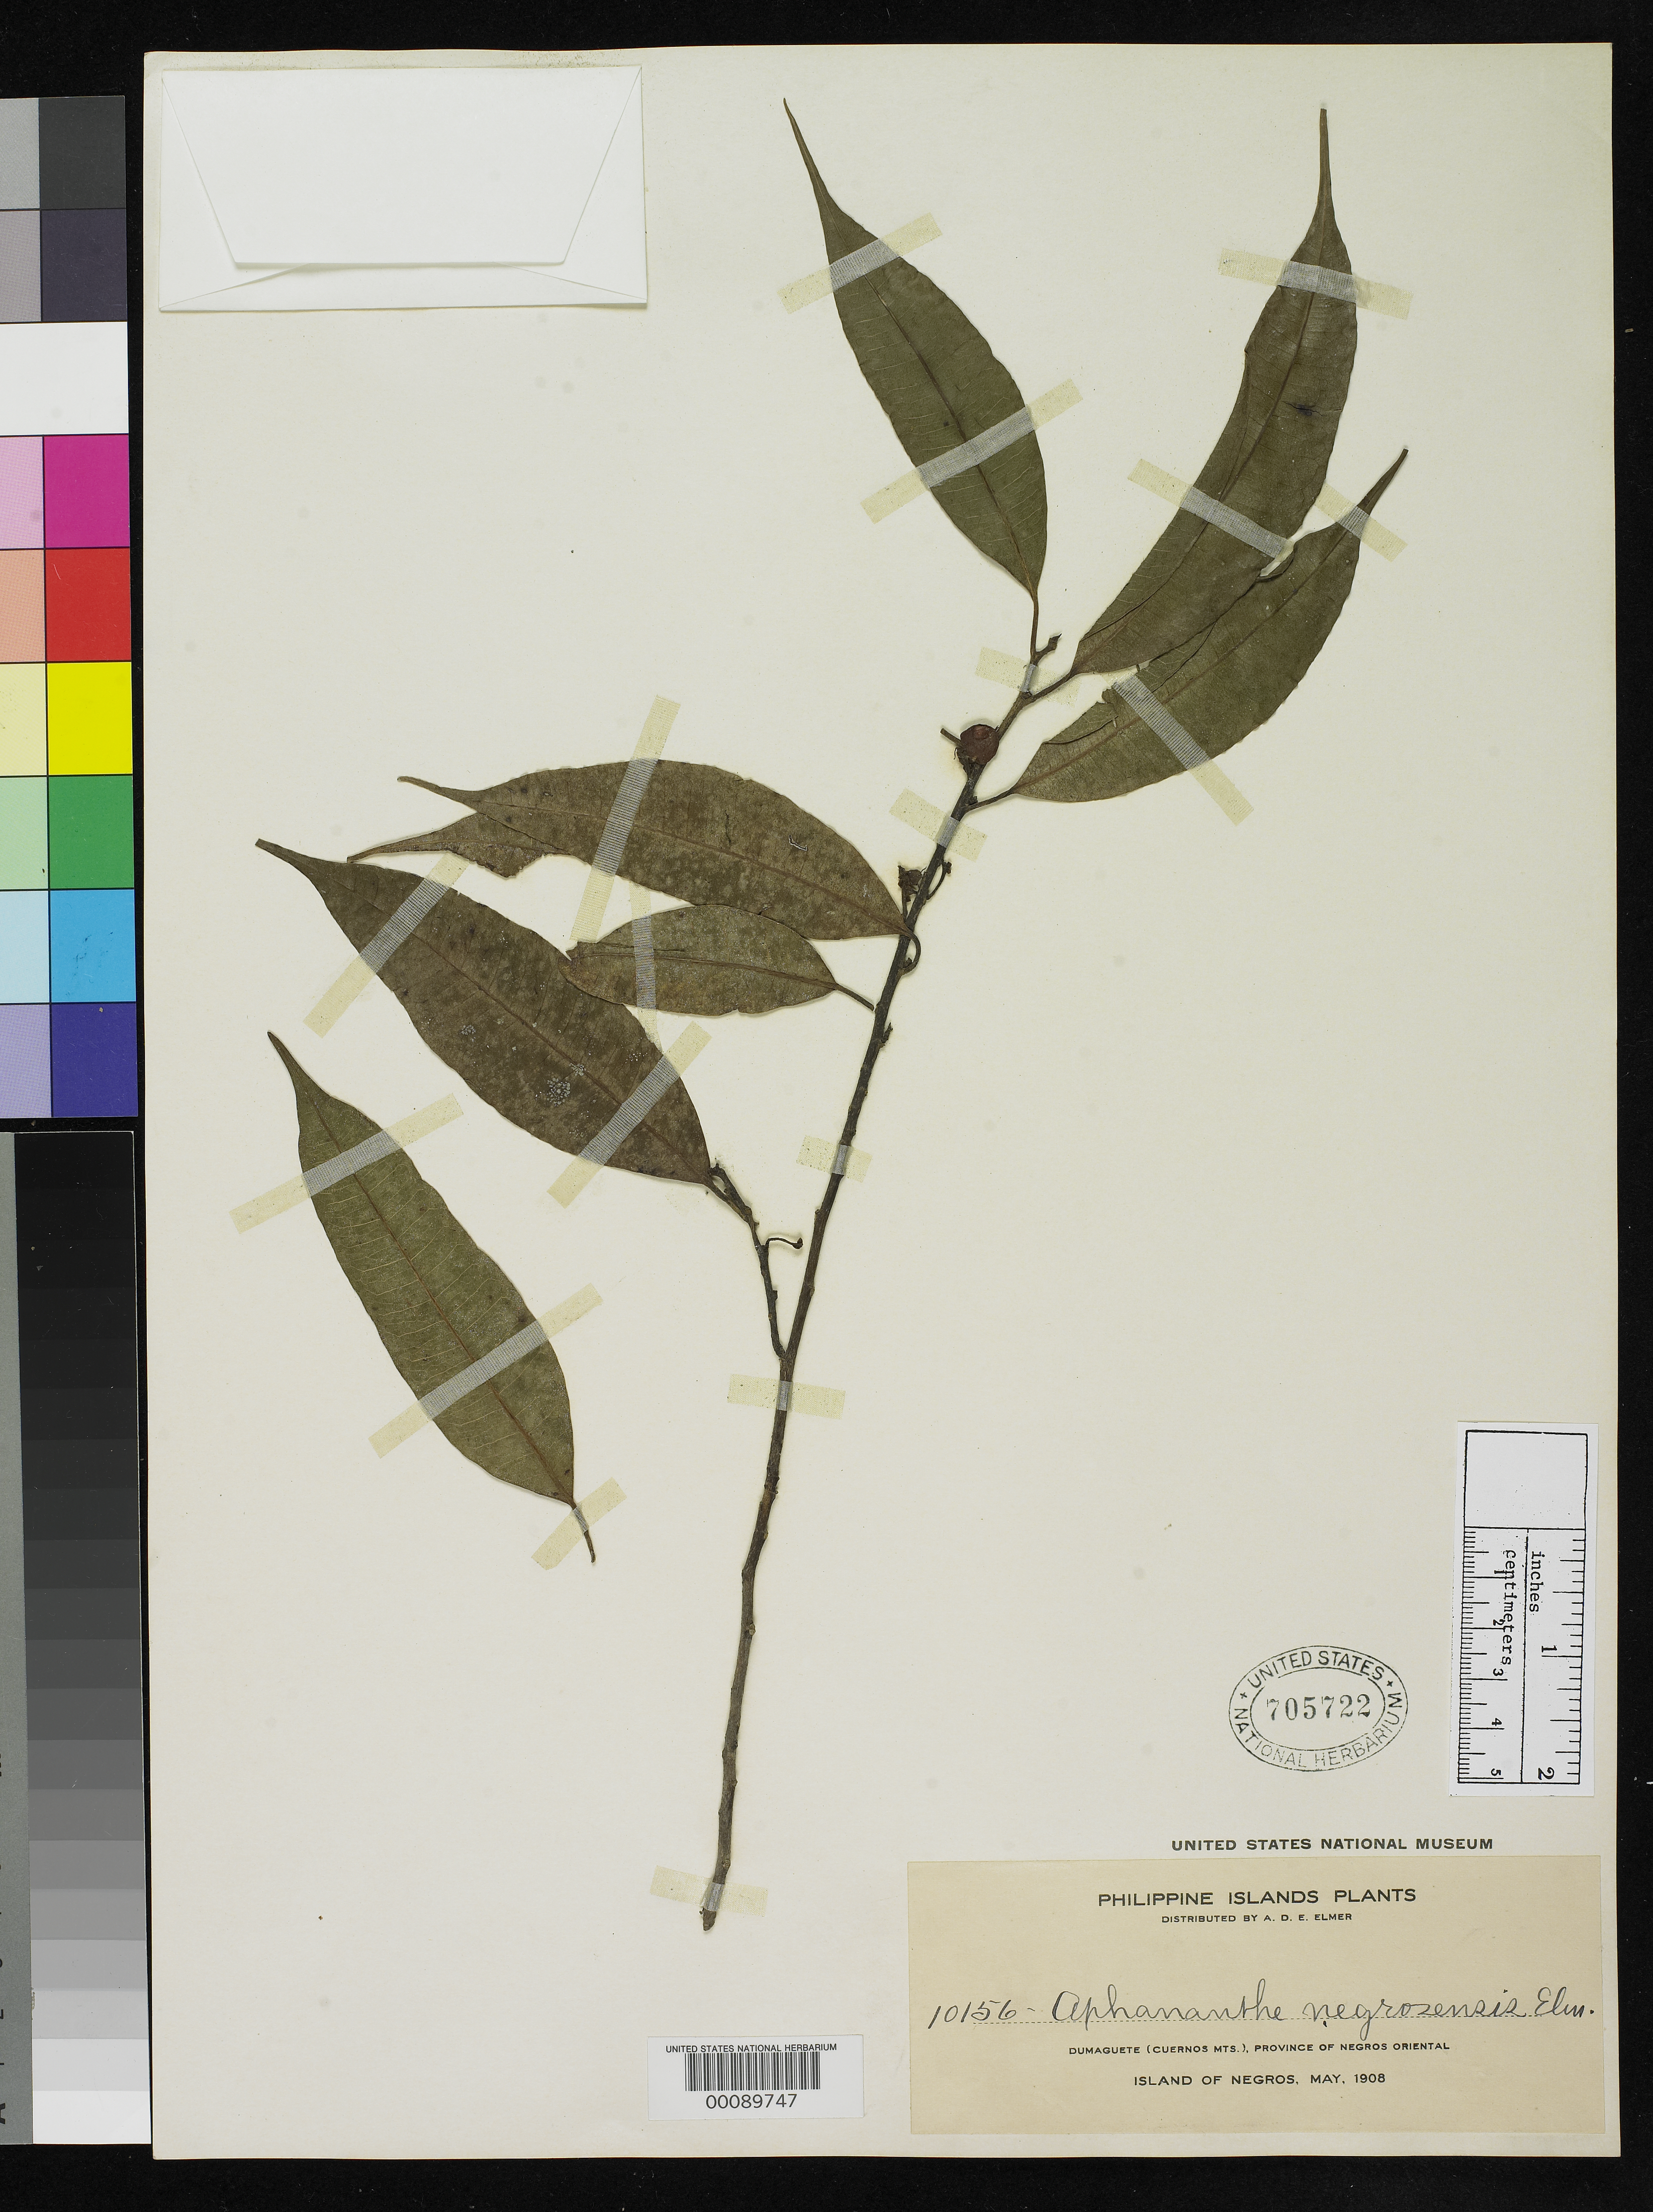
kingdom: Plantae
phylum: Tracheophyta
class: Magnoliopsida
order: Rosales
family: Cannabaceae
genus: Aphananthe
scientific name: Aphananthe negrosensis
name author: Elmer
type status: Isosyntype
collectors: A. D. E. Elmer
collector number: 10156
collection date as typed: May 1908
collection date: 1908-05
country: Philippines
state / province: Central Visayas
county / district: Negros Oriental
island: Negros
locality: Cuernos Mts.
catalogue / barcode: US 705722